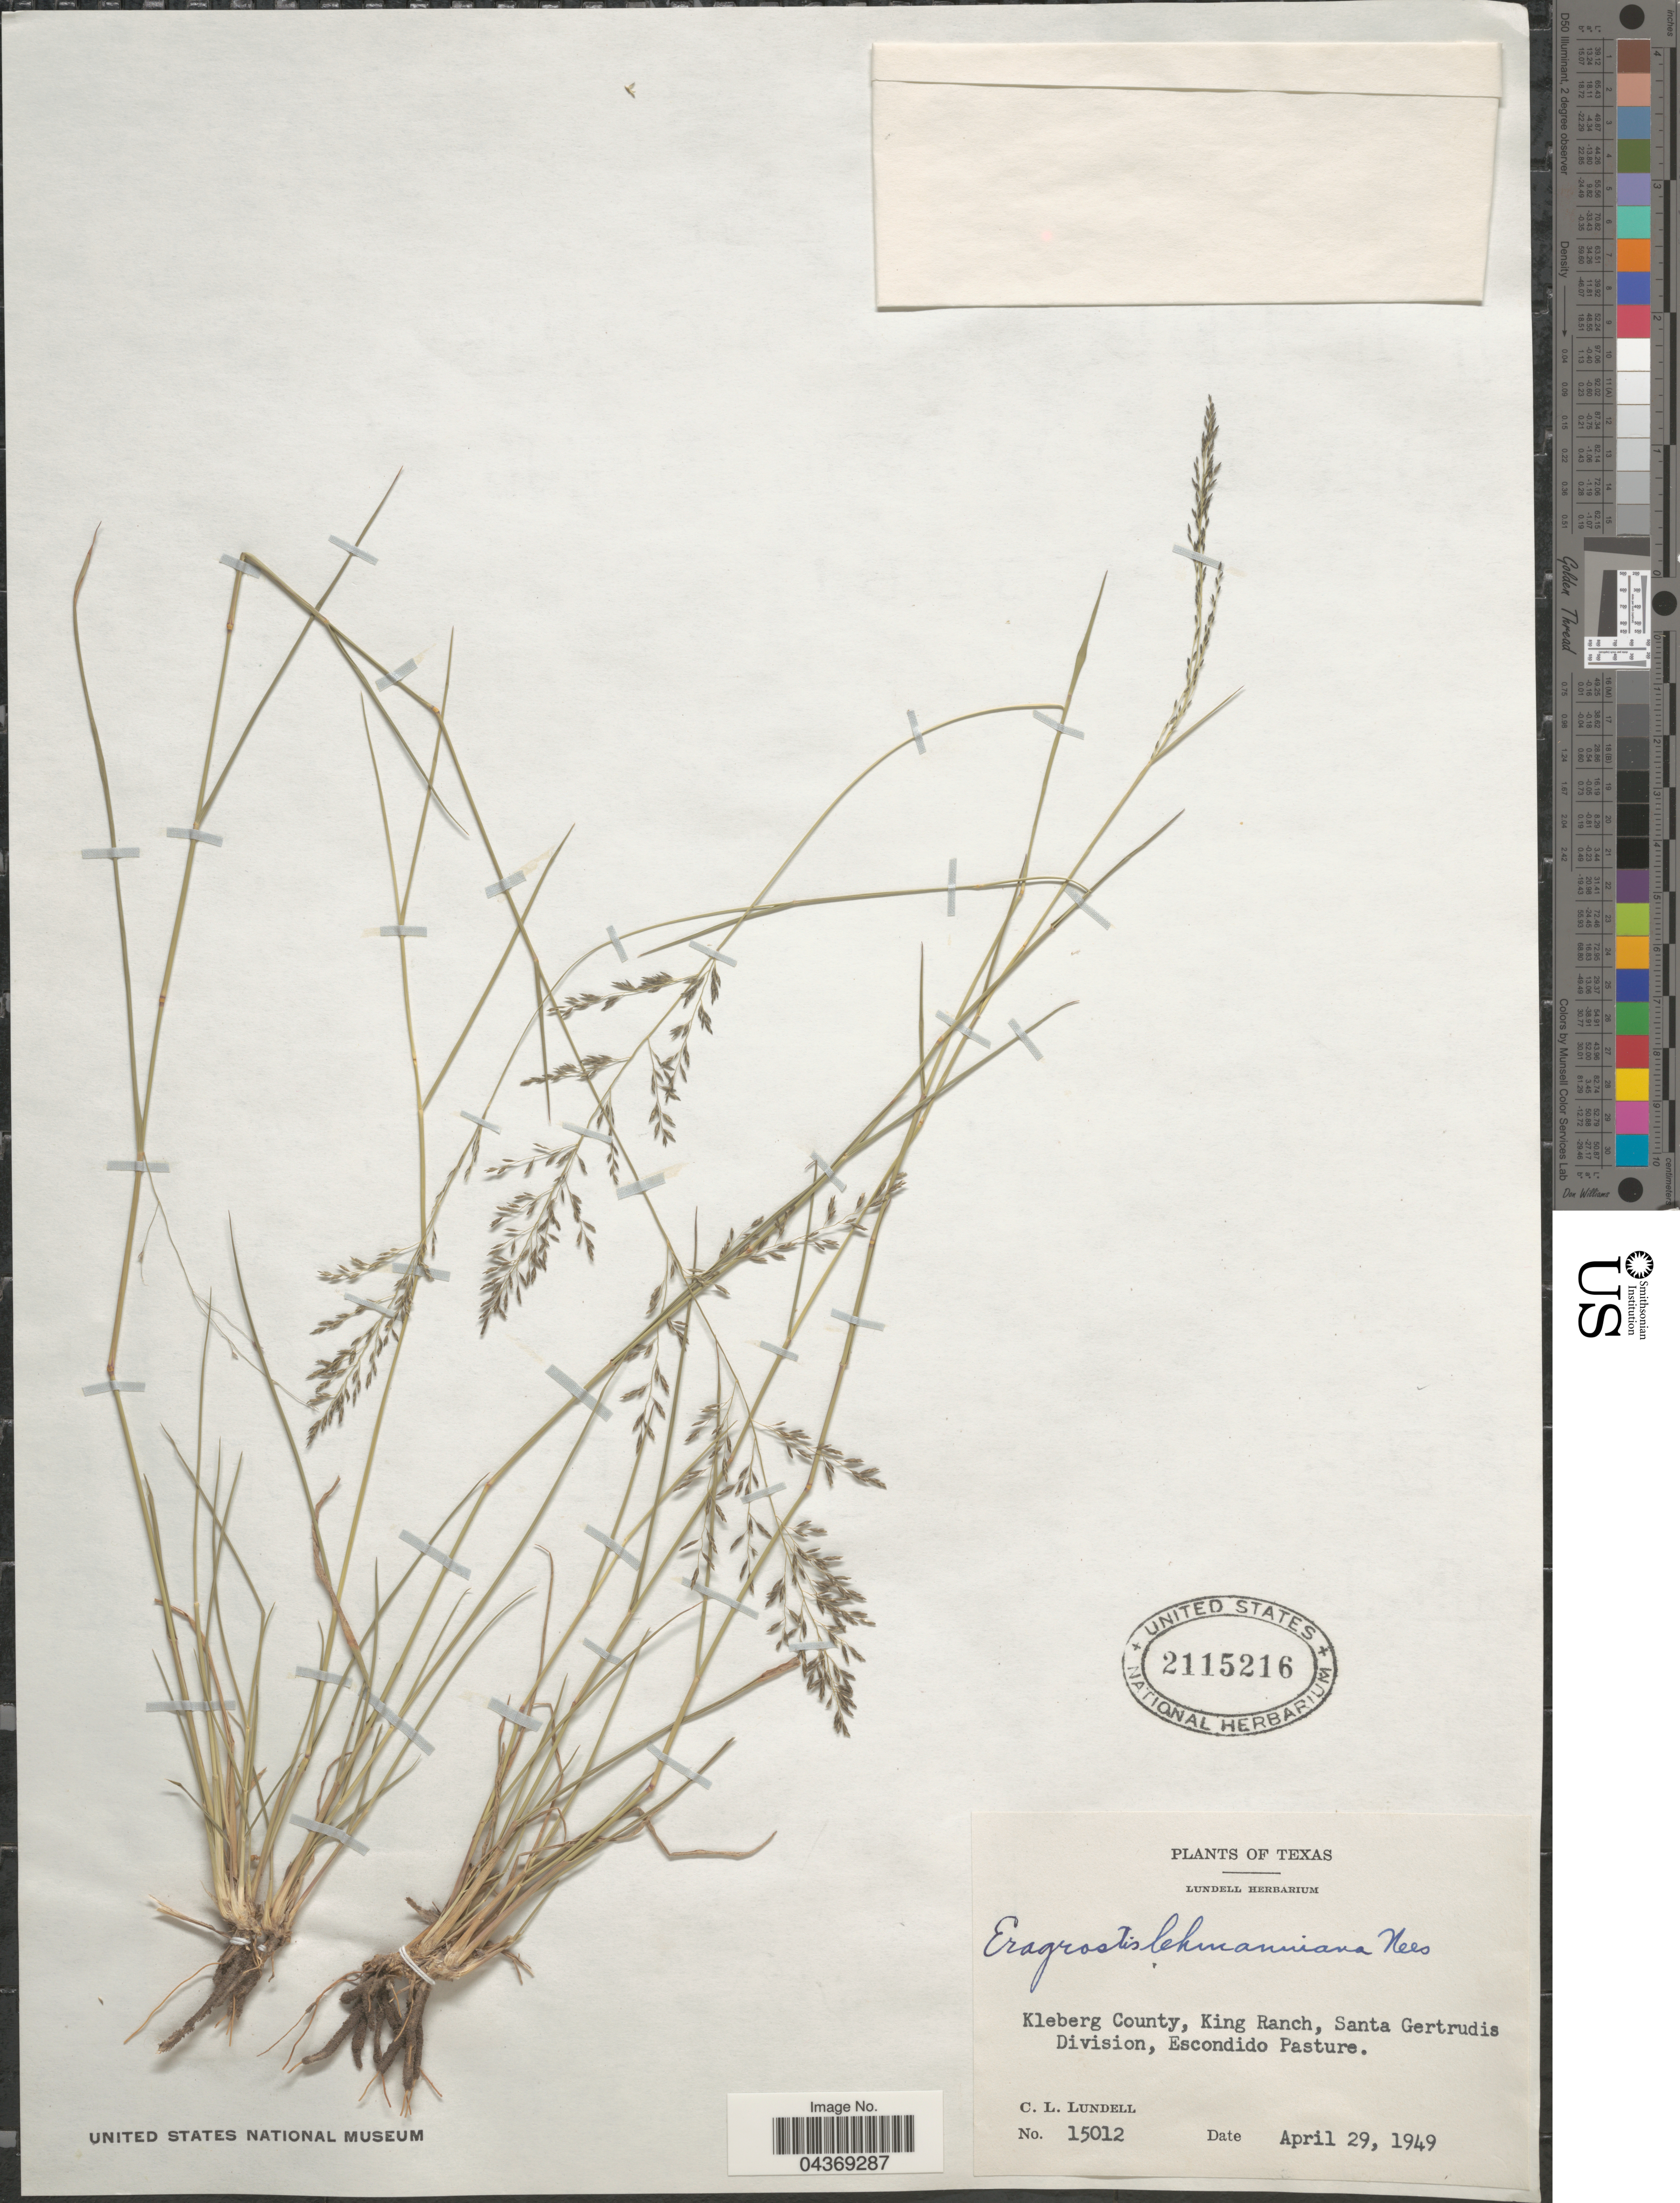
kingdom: Plantae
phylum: Tracheophyta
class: Liliopsida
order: Poales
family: Poaceae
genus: Eragrostis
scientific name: Eragrostis lehmanniana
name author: Nees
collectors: C. L. Lundell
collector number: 15012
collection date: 1949-04-29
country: United States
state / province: Texas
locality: Kleberg County, King Ranch, Santa Gertrudis Division, Escondido Pasture.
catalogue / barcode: US 2115216